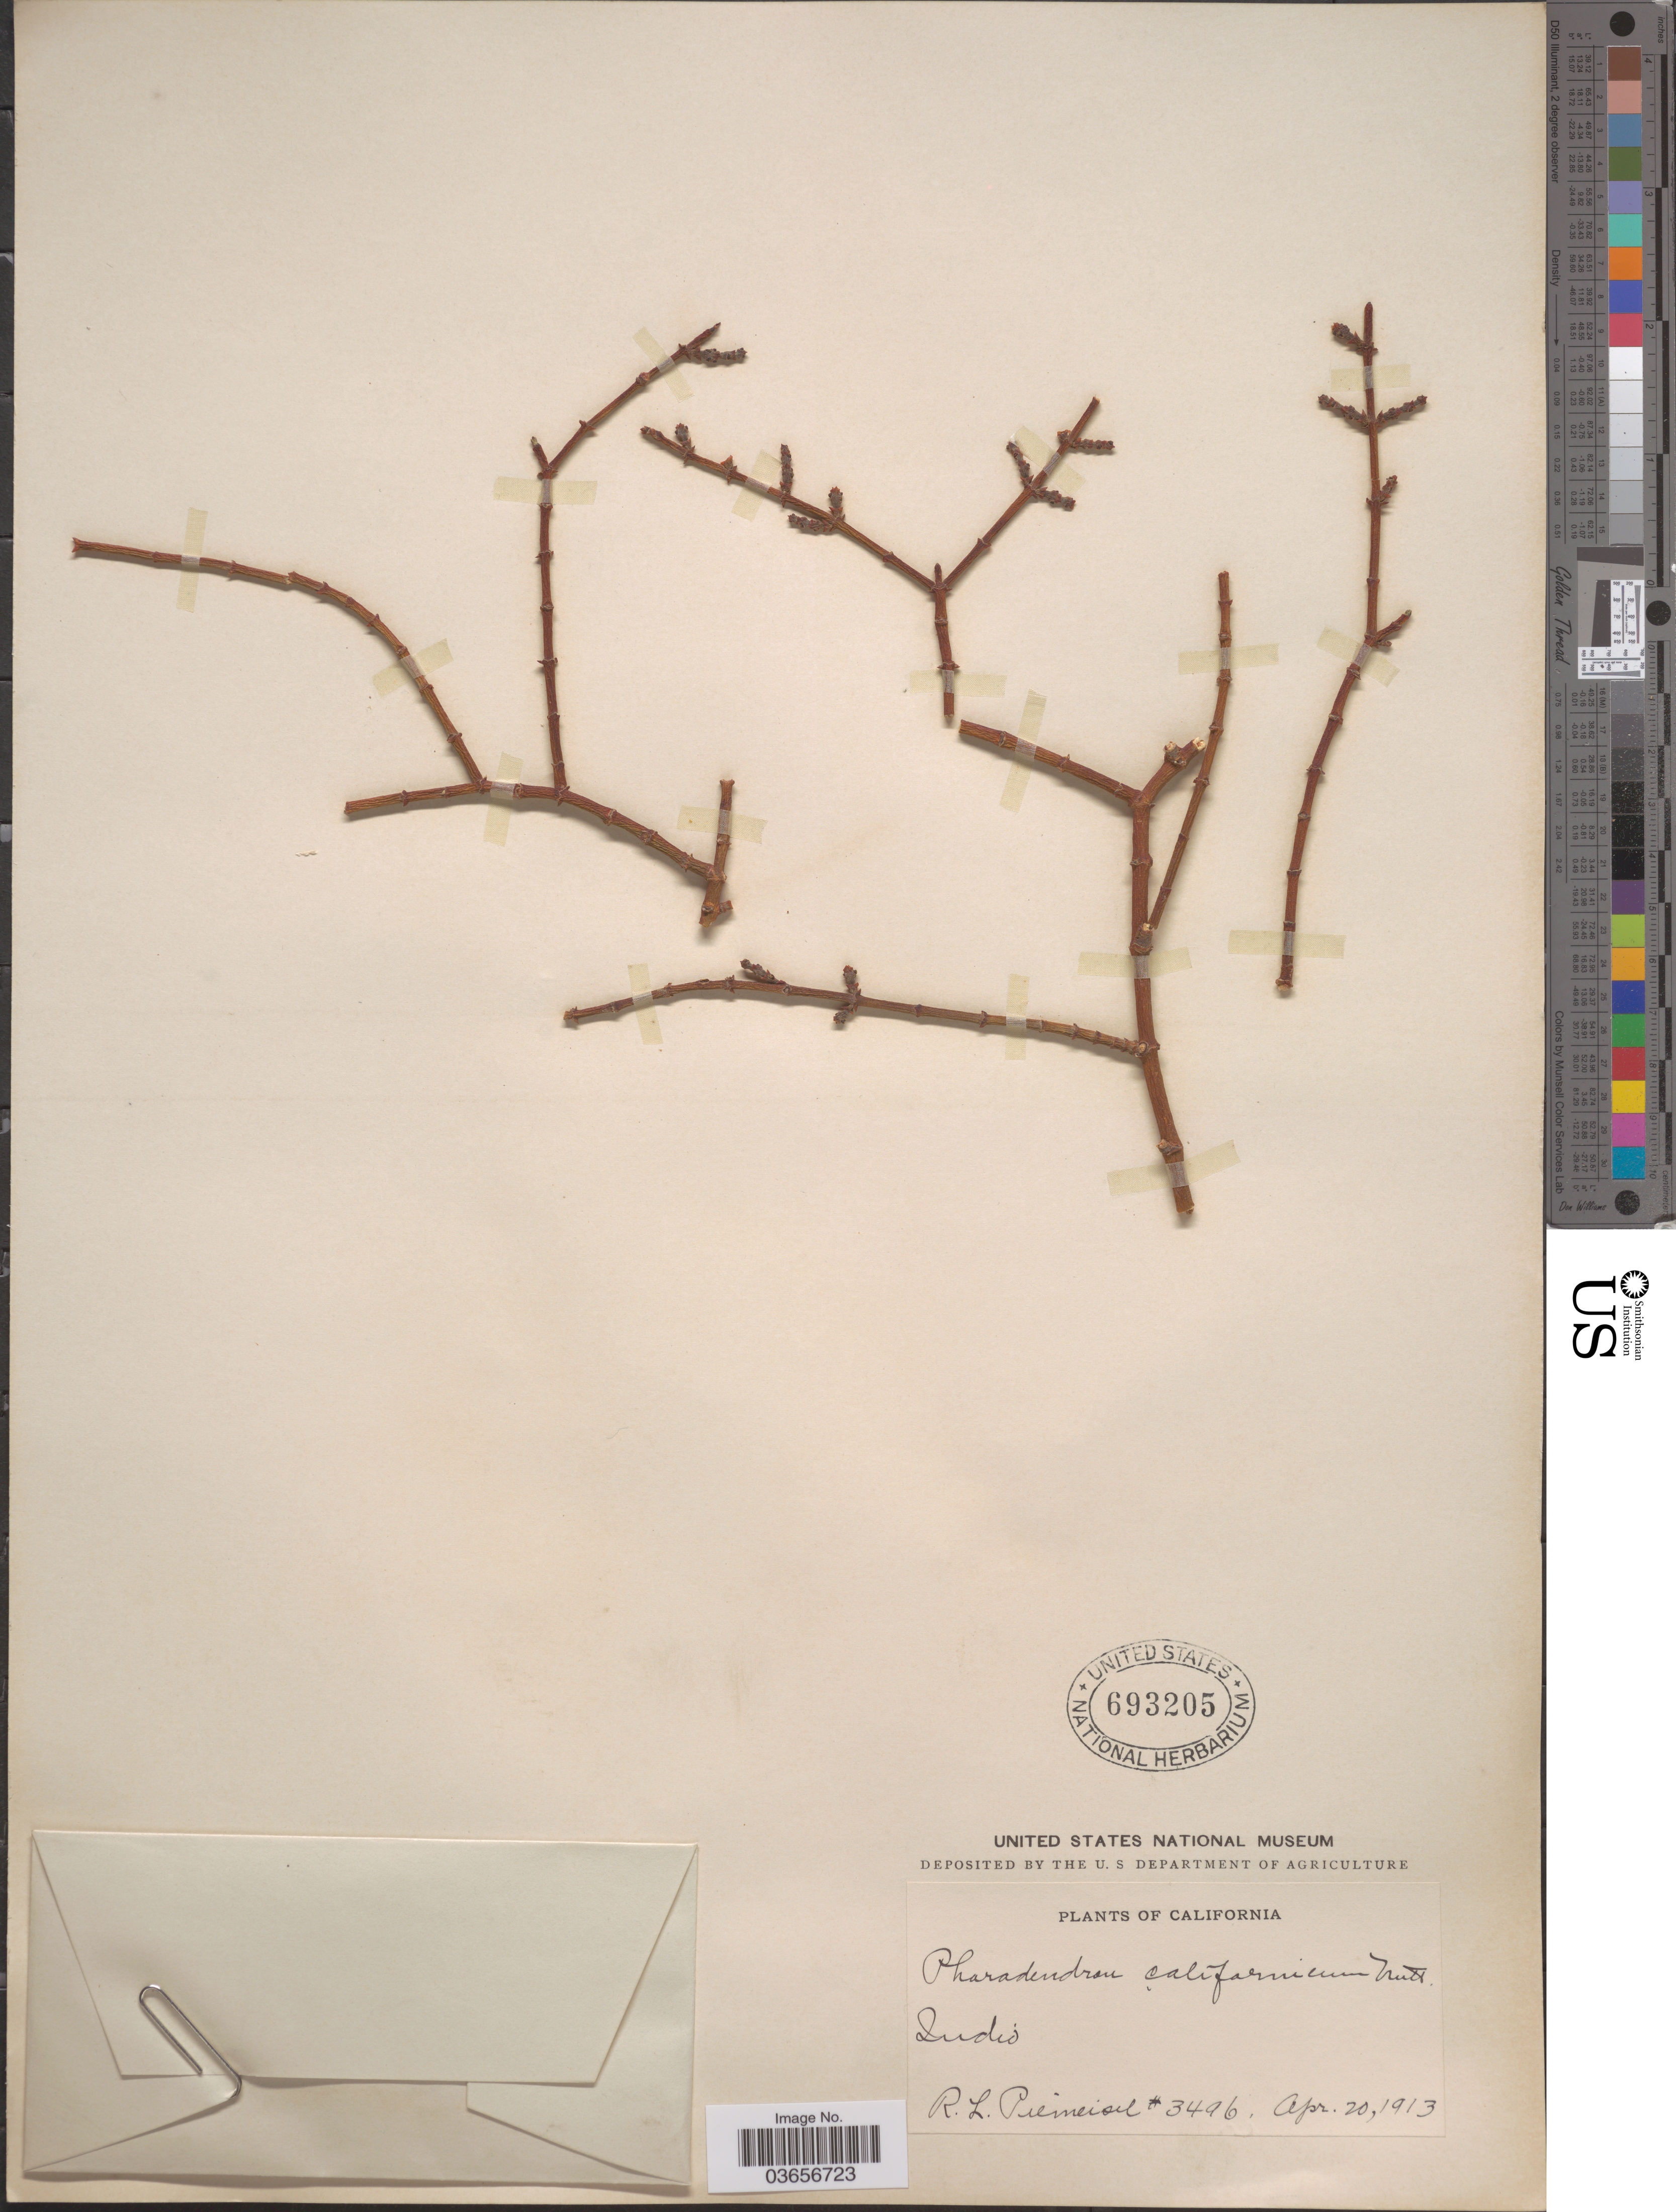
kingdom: Plantae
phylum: Tracheophyta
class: Magnoliopsida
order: Santalales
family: Viscaceae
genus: Phoradendron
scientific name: Phoradendron californicum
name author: Nutt.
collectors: R. L. Piemeisel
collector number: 3496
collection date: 1913-04-20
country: United States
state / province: California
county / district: Riverside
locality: Indio.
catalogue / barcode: US 693205